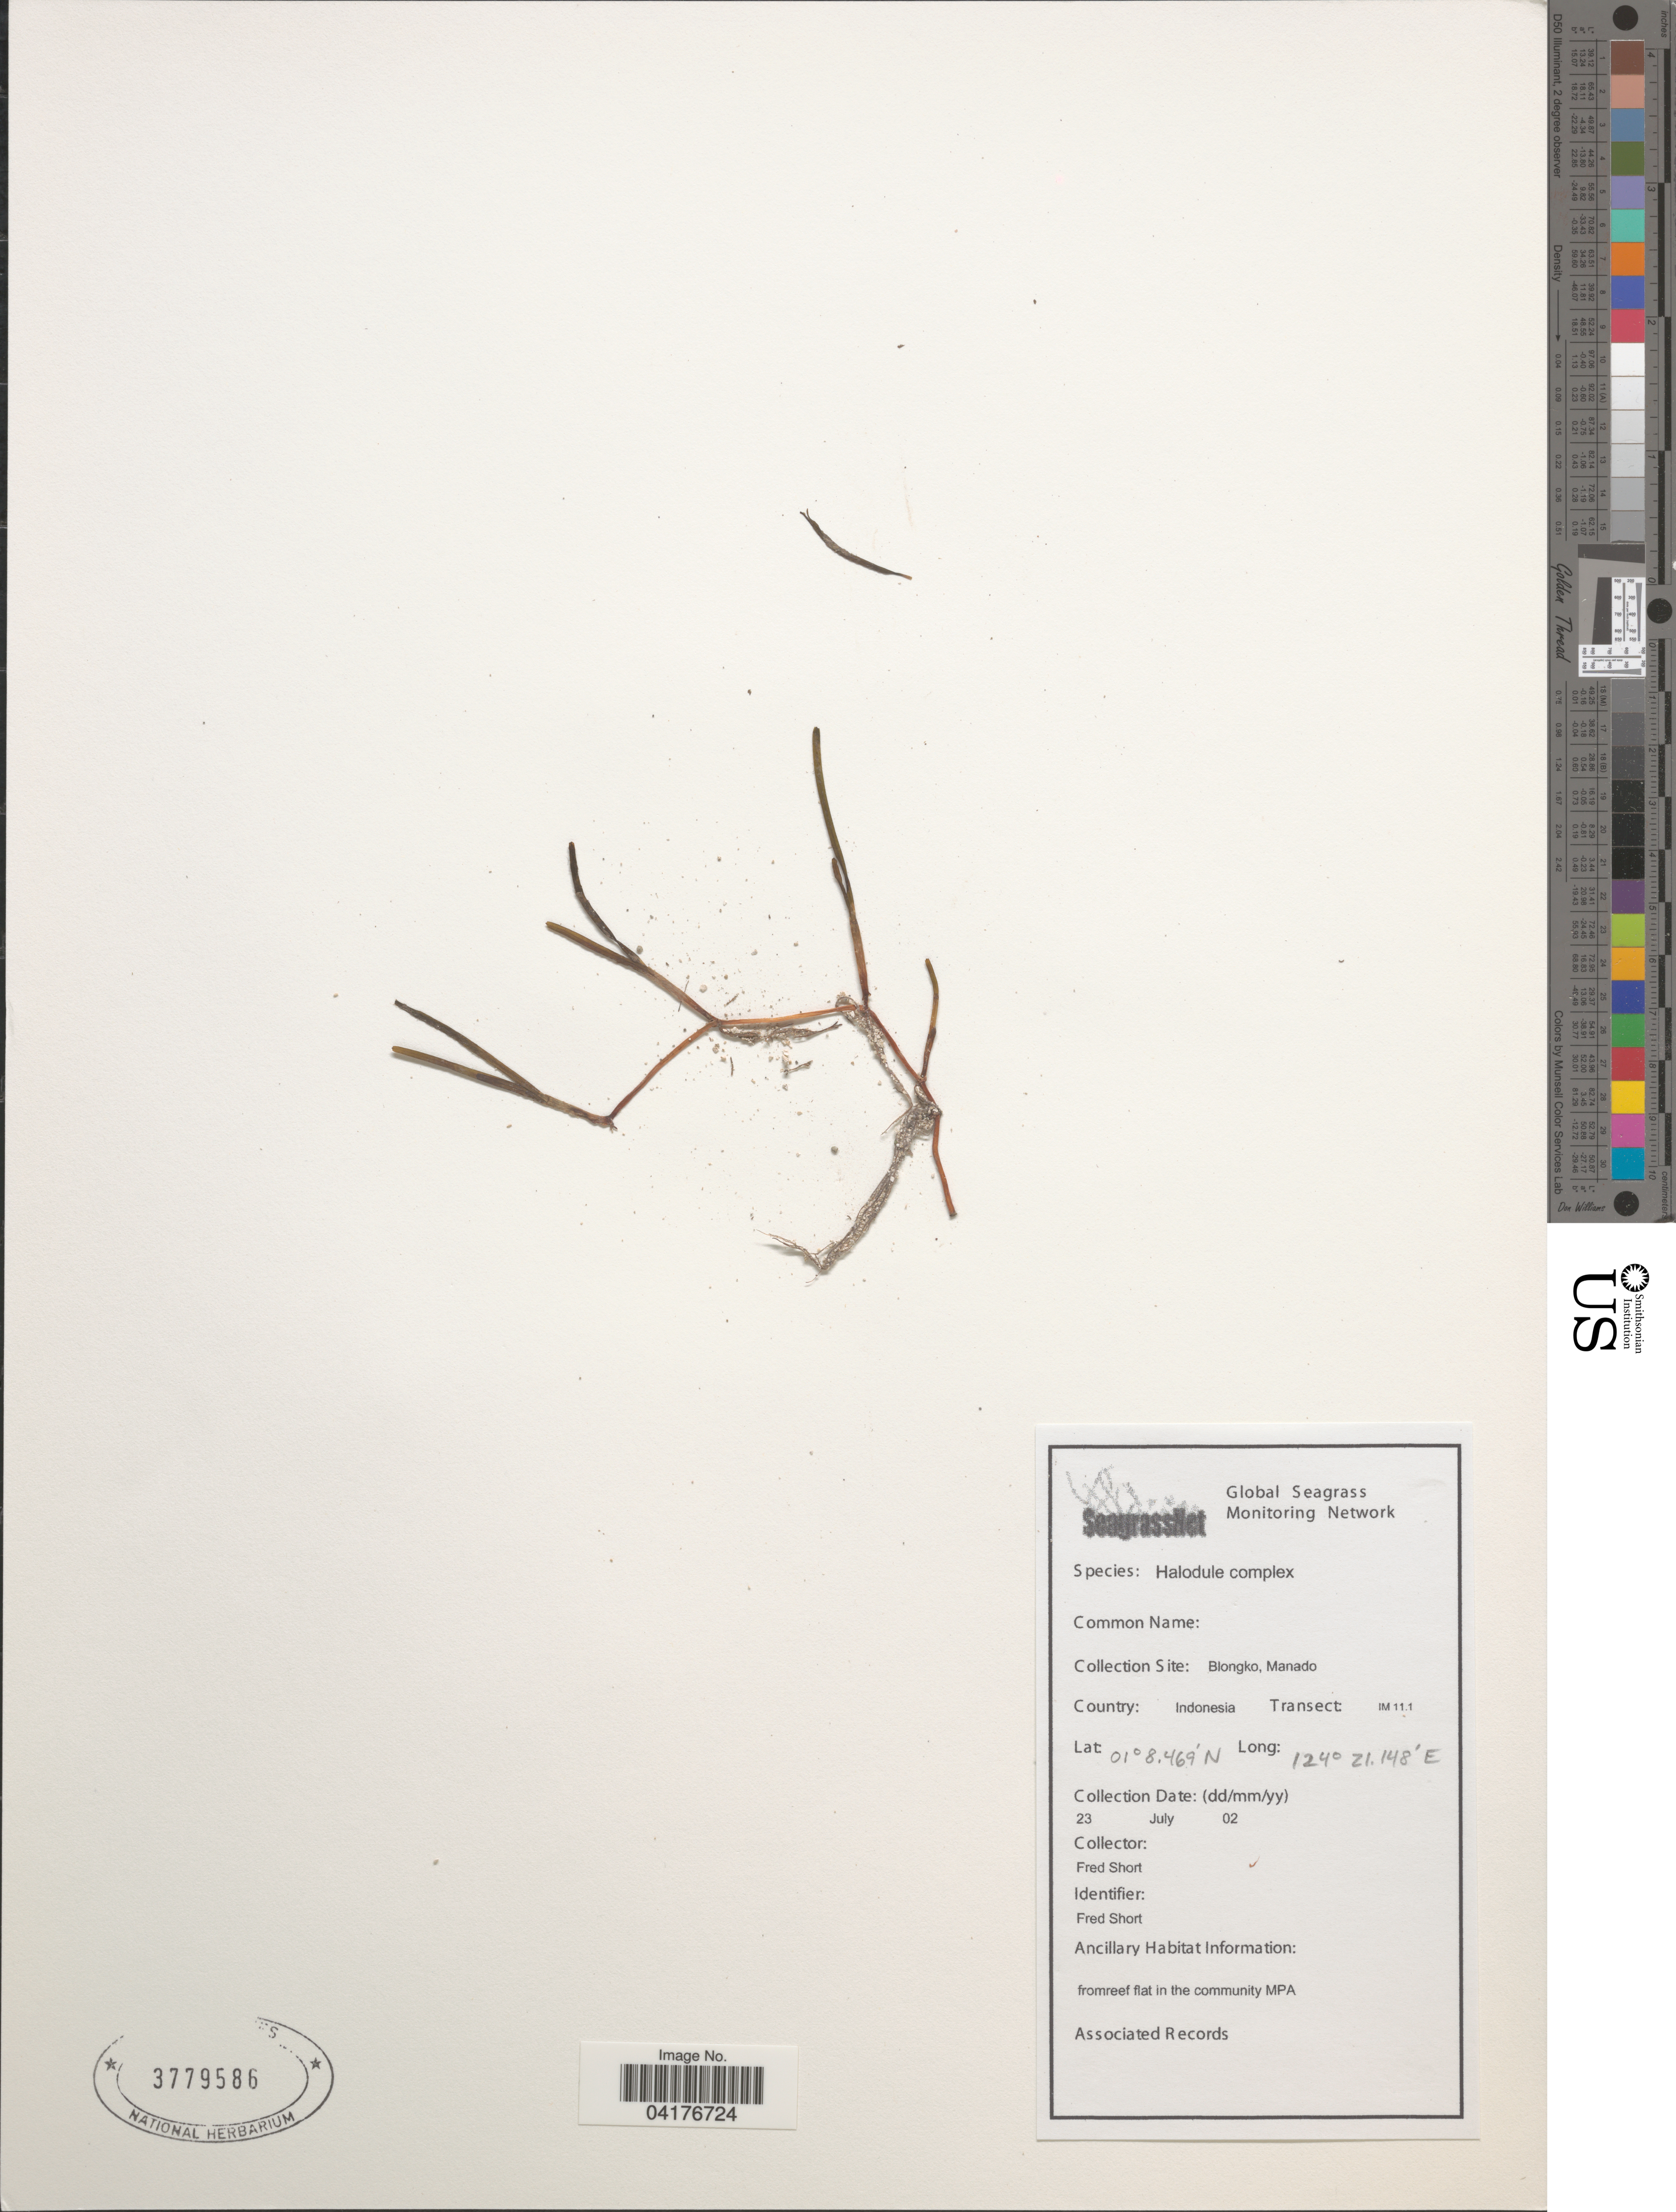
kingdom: Plantae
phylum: Tracheophyta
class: Liliopsida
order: Alismatales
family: Cymodoceaceae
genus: Halodule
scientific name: Halodule uninervis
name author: (Forssk.) Asch.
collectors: F. Short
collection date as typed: Transcribed d/m/y: 23/7/2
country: Indonesia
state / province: Sulawesi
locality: Blongko, Manado. Transect: IM11.1.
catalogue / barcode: US 3779586